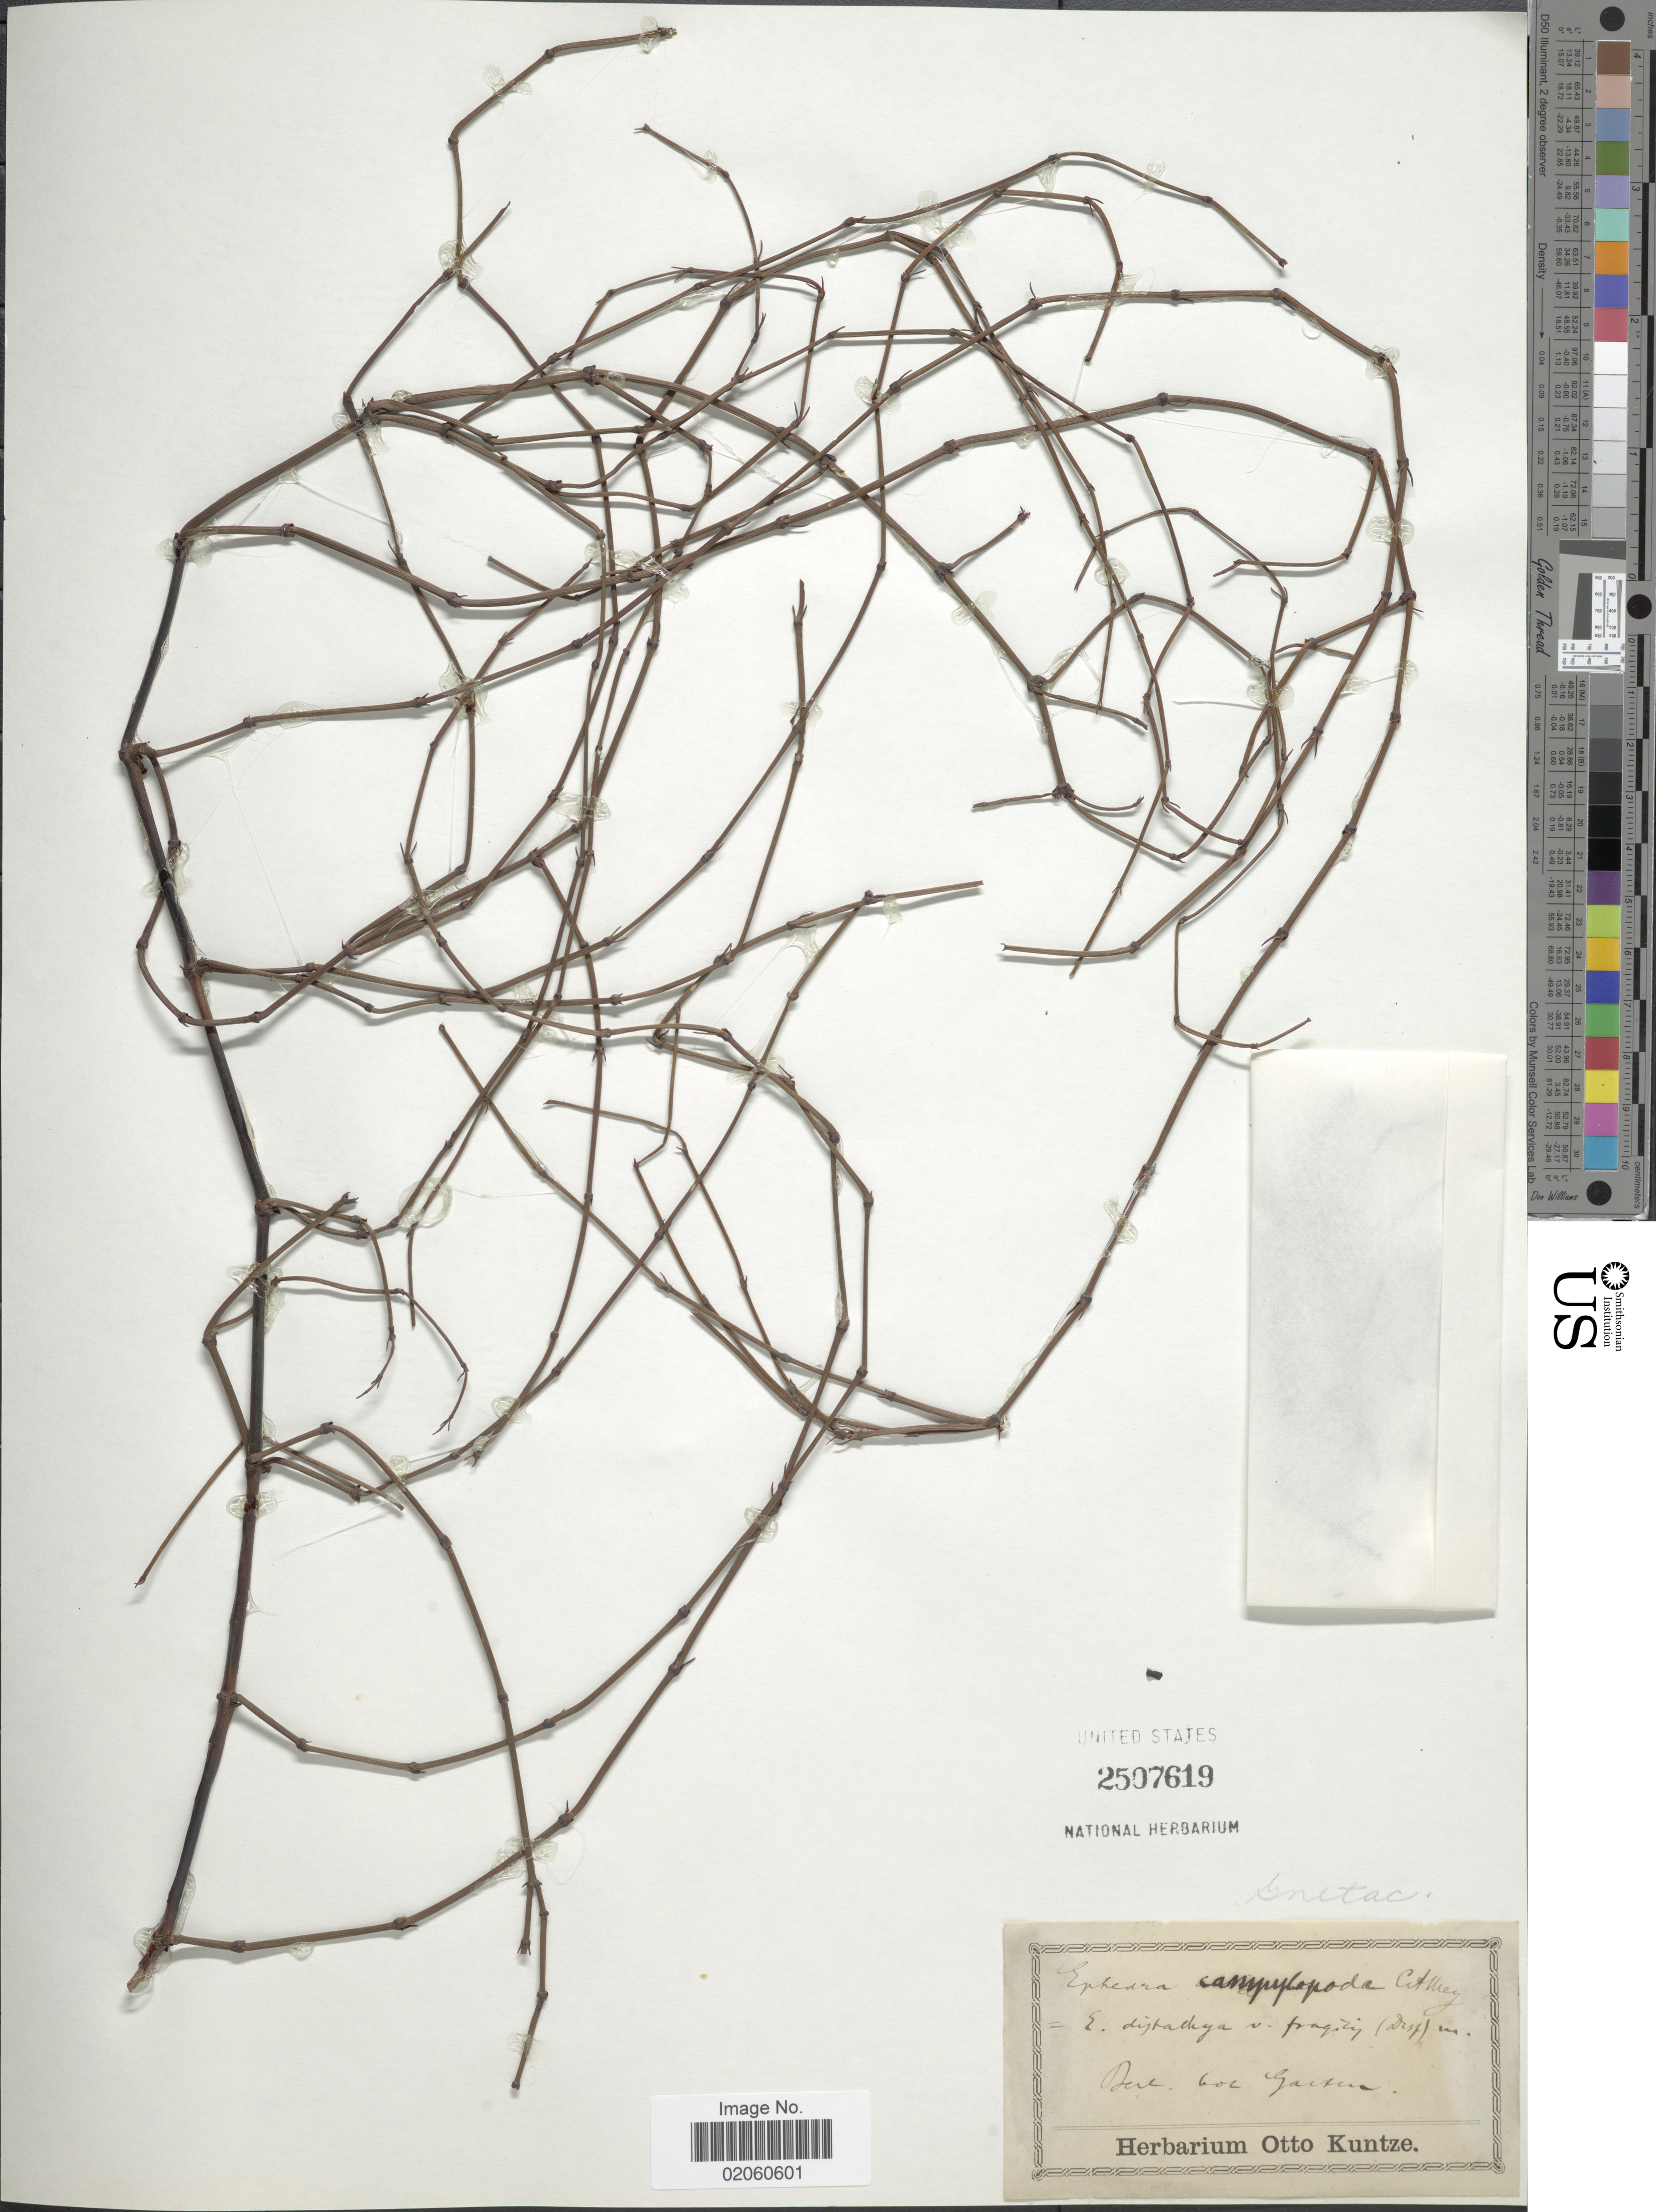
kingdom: Plantae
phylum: Tracheophyta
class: Gnetopsida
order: Ephedrales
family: Ephedraceae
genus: Ephedra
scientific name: Ephedra campylopoda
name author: C.A. Mey.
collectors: ex herb. Otto Kuntze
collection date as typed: Transcribed d/m/y: 2/8/85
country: Germany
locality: Berlin bot. Garten.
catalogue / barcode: US 2507619